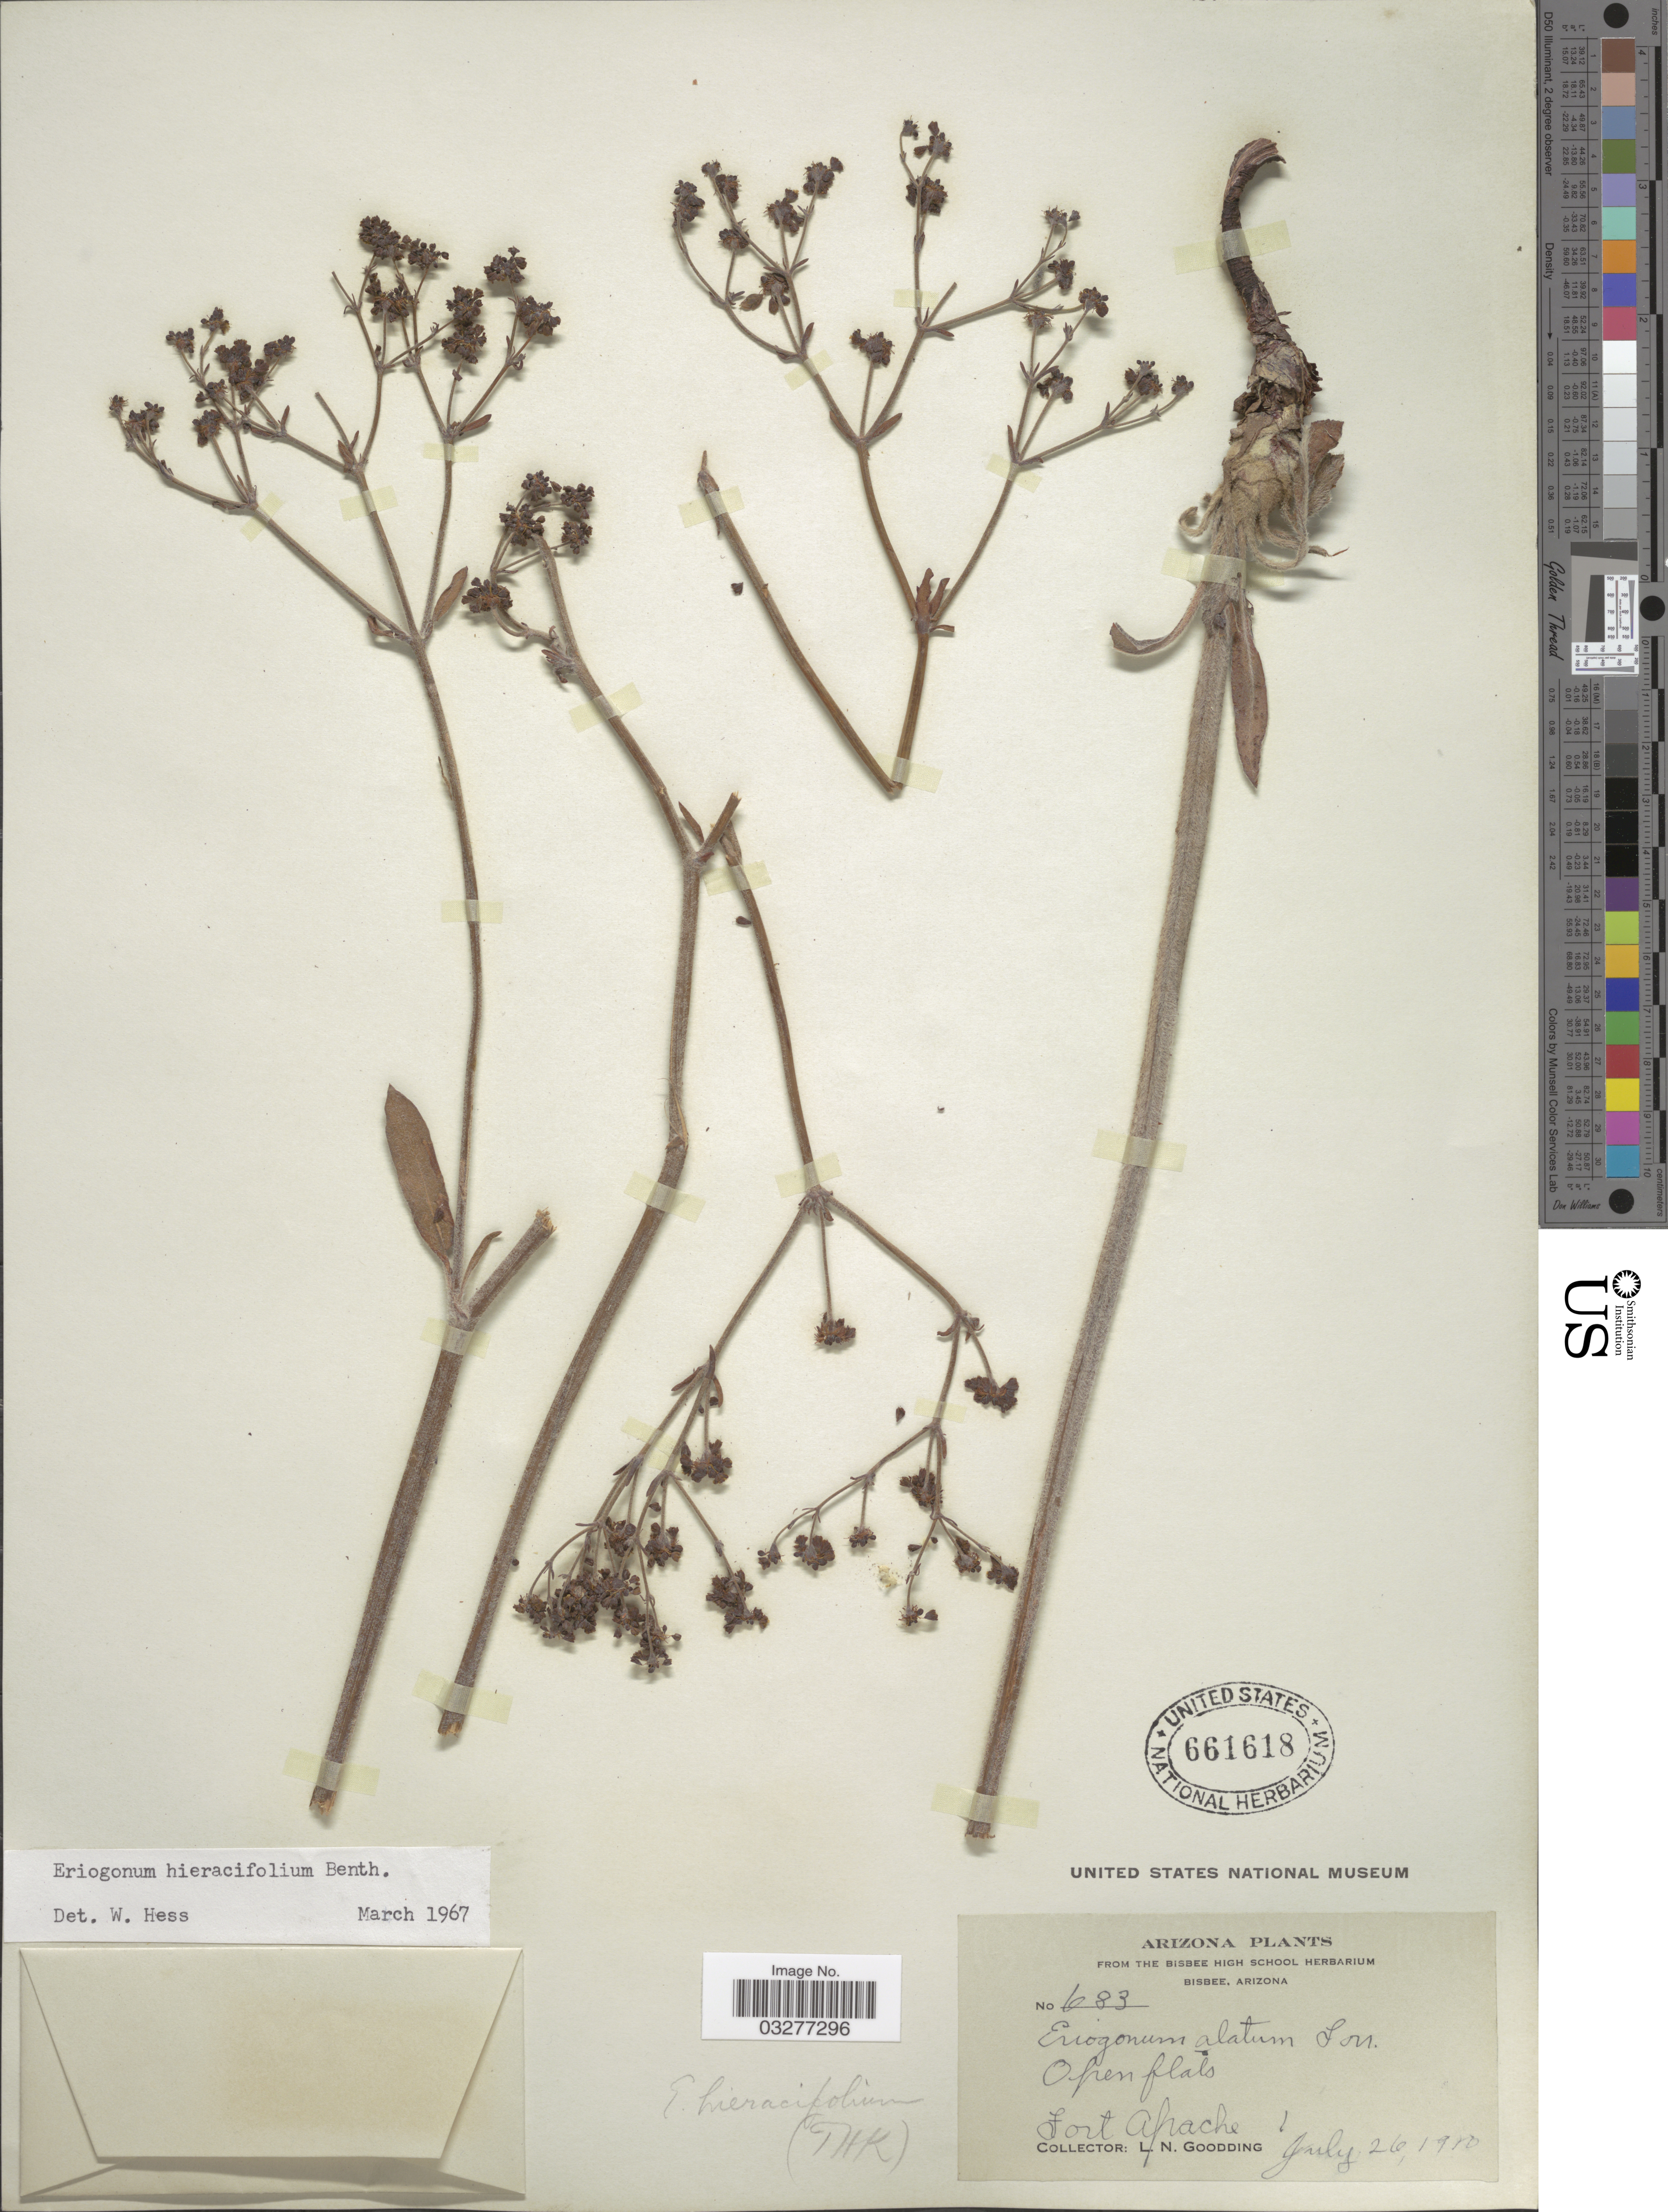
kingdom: Plantae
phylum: Tracheophyta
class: Magnoliopsida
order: Caryophyllales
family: Polygonaceae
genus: Eriogonum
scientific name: Eriogonum hieraciifolium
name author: Benth. in DC.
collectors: L. N. Goodding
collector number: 683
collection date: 1910-07-26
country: United States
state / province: Arizona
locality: Fort Apache.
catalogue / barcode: US 661618